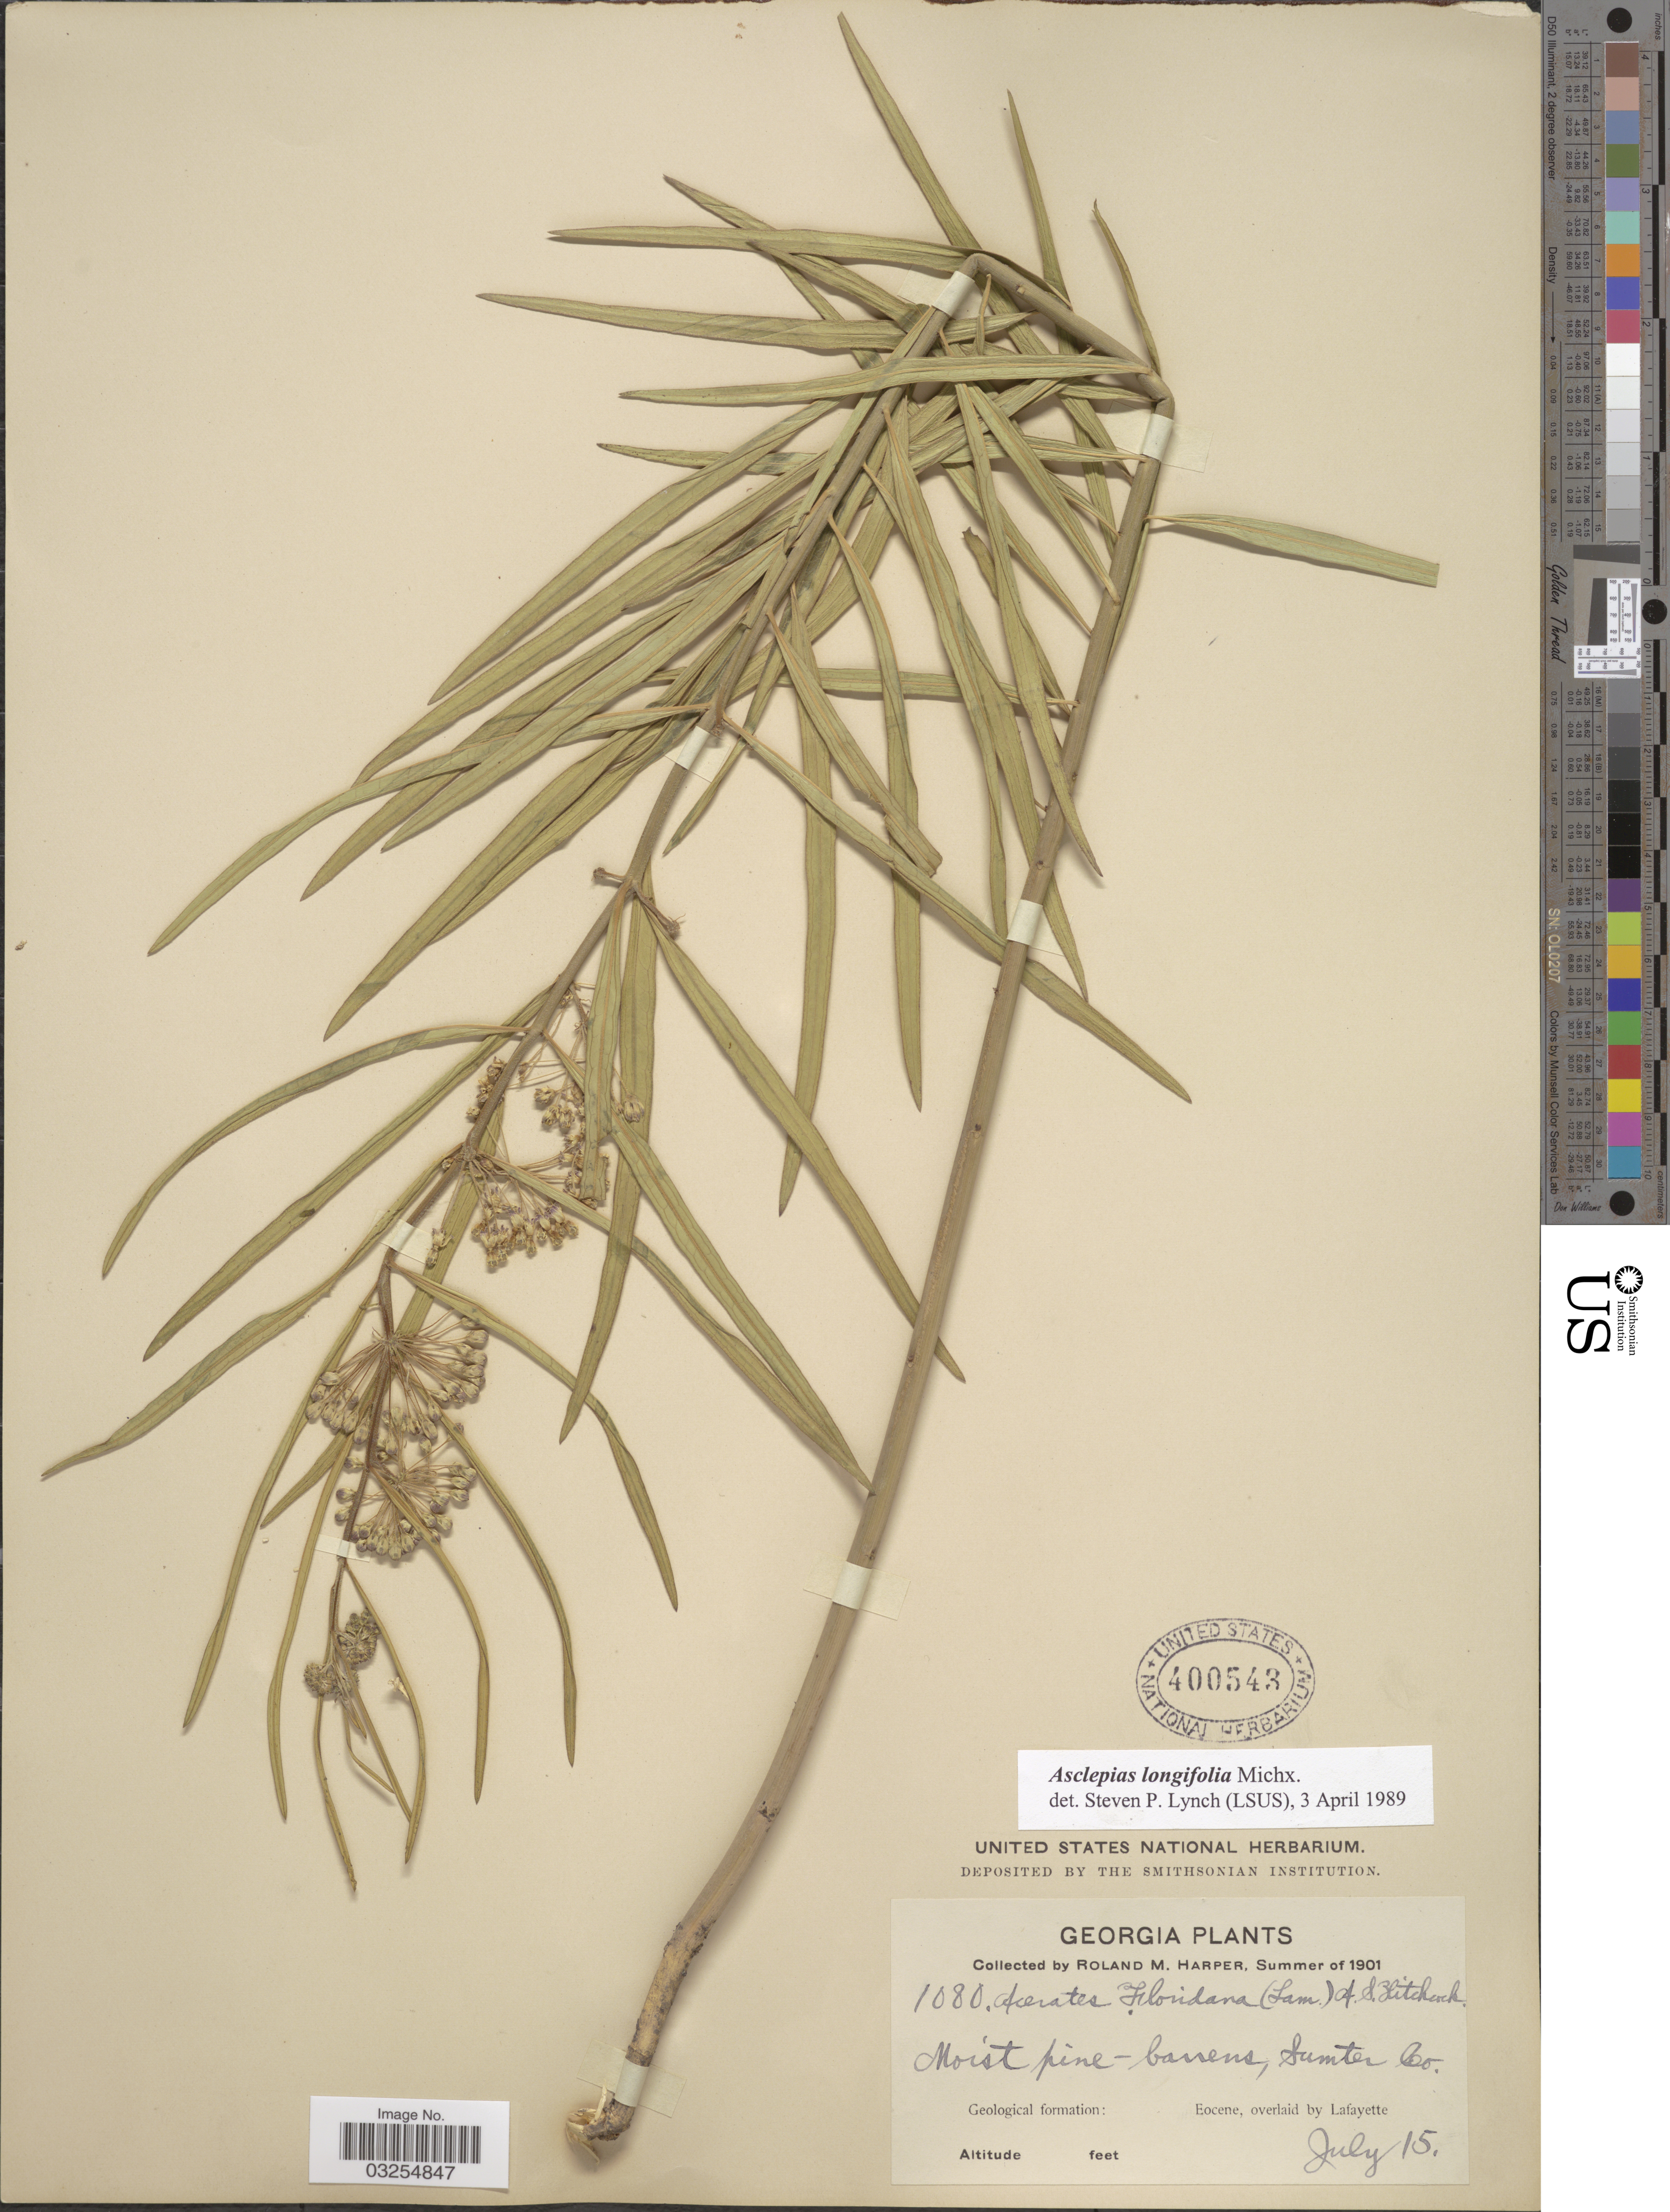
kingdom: Plantae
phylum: Tracheophyta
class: Magnoliopsida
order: Gentianales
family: Apocynaceae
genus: Asclepias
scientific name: Asclepias longifolia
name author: Michx.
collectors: R. M. Harper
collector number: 1080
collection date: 1901-07-15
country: United States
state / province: Georgia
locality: Moist pine-barrens, Sumter Co.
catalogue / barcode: US 400543